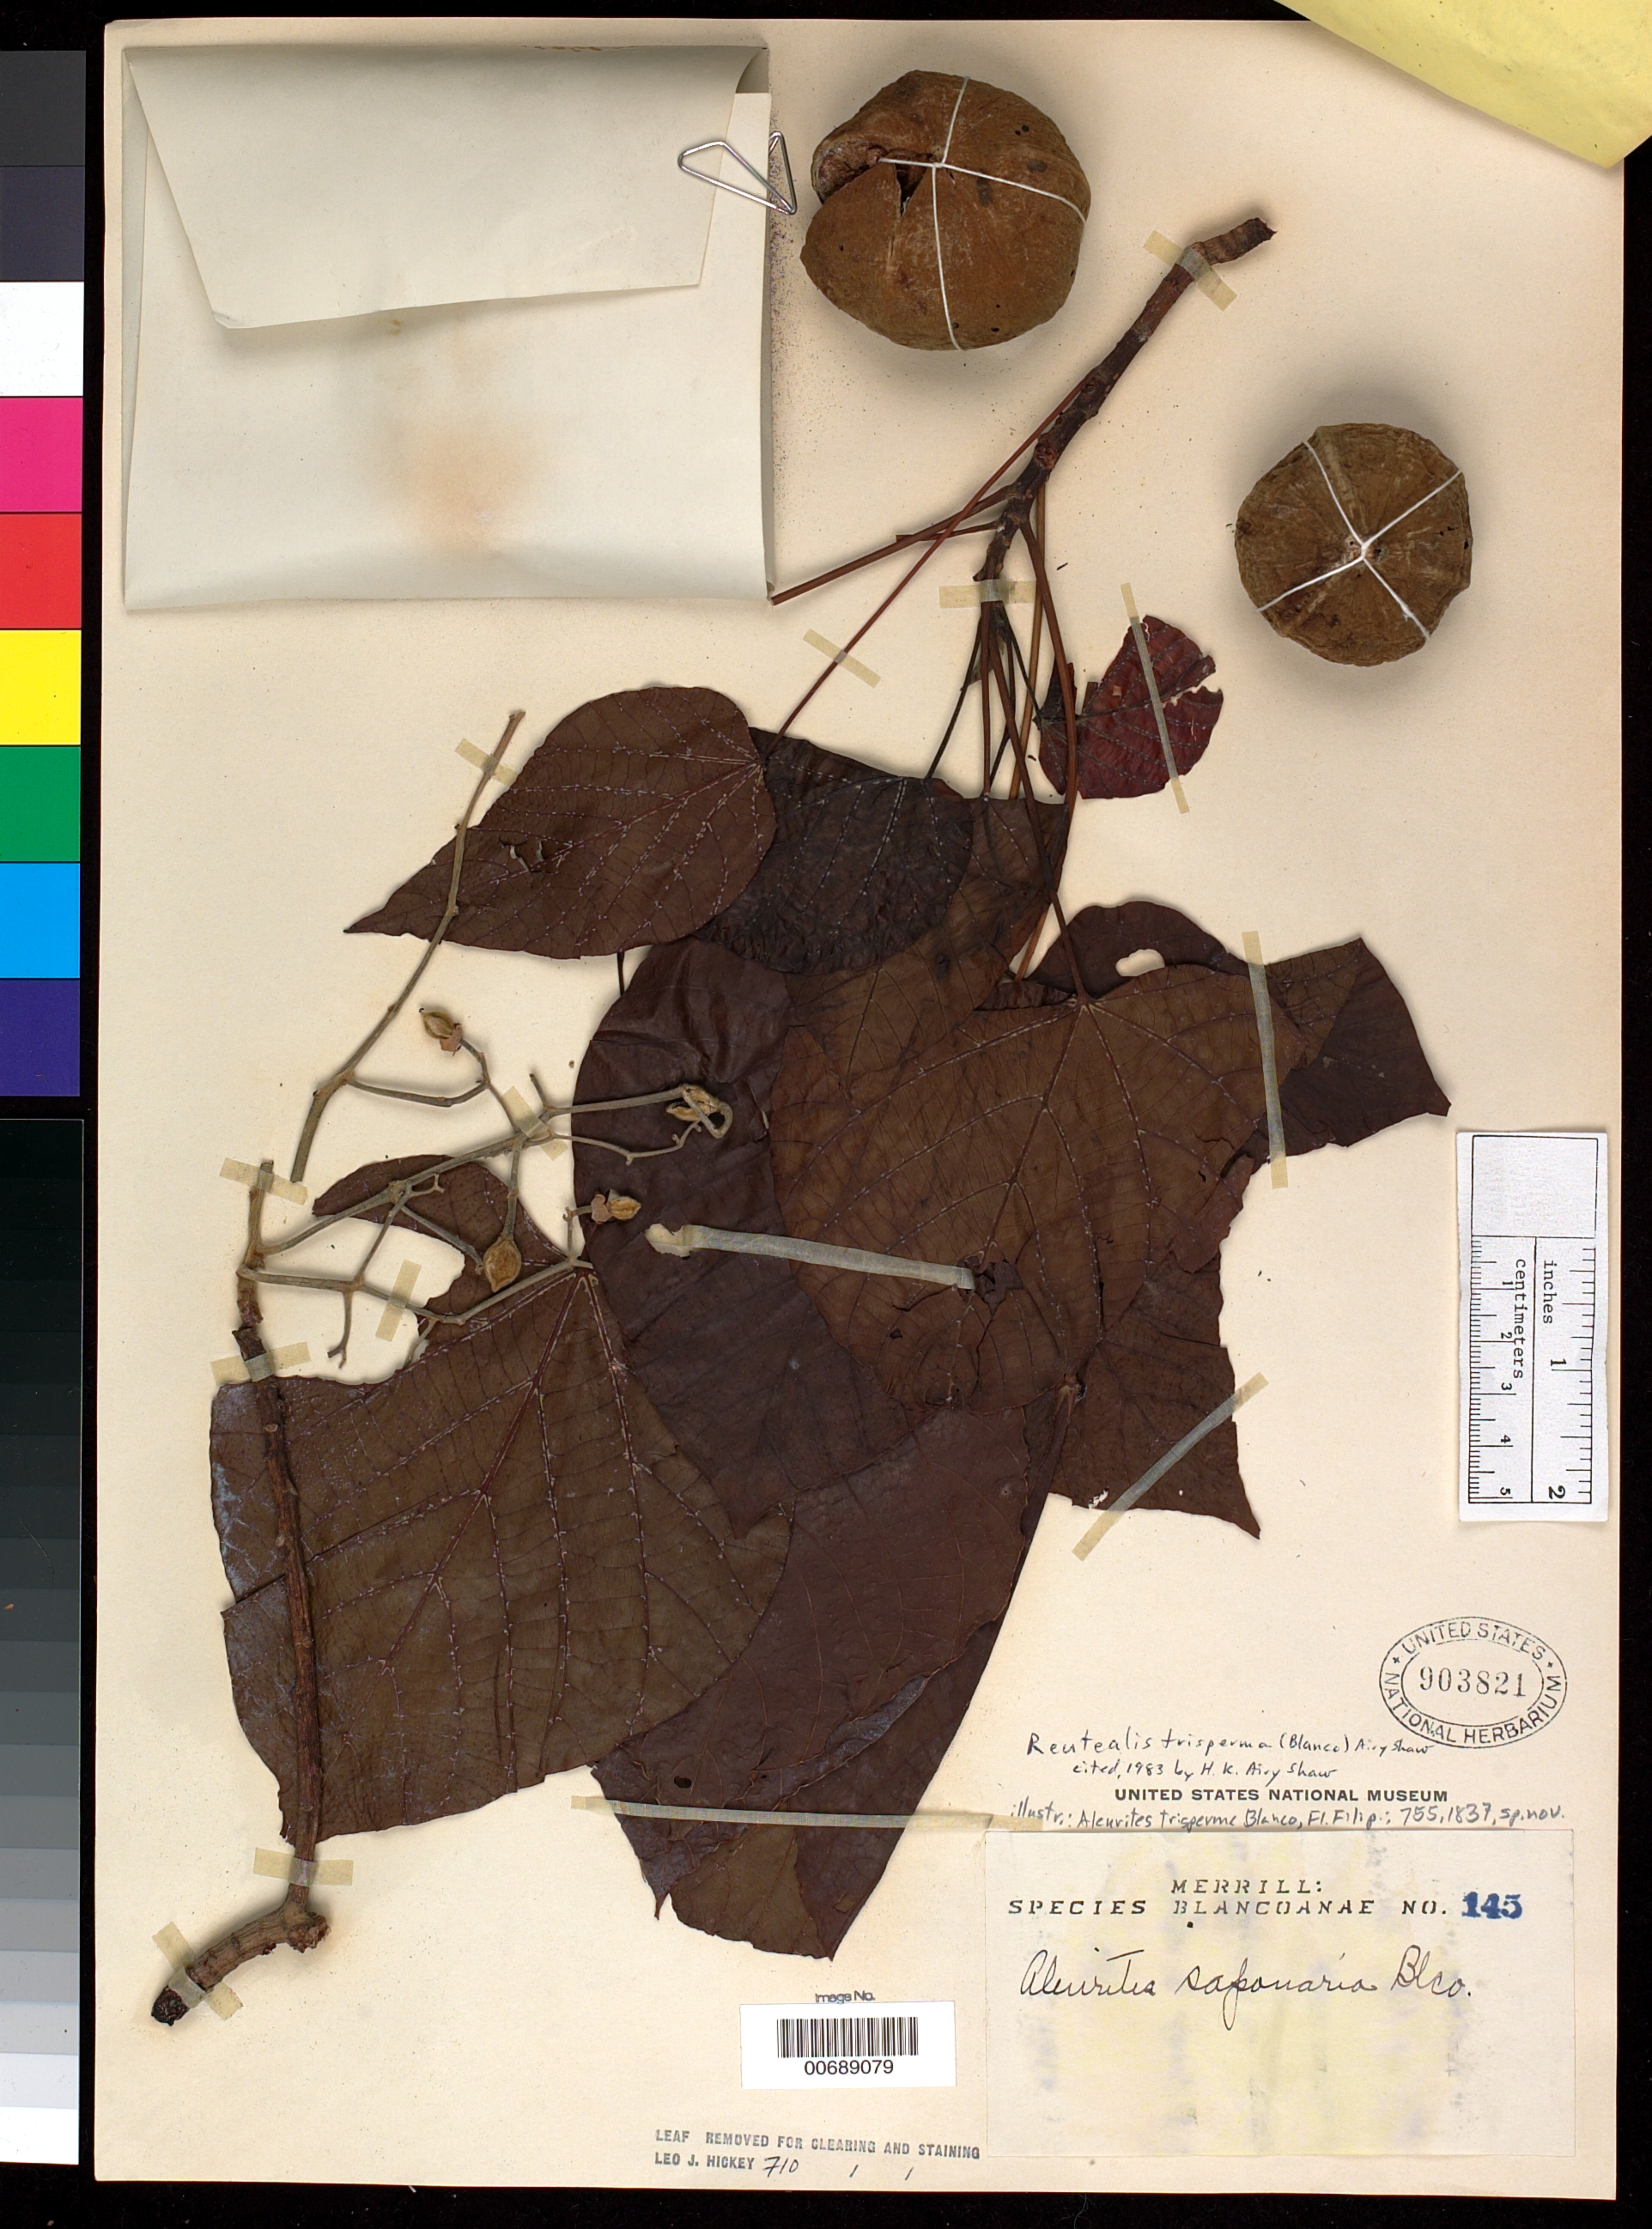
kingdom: Plantae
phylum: Tracheophyta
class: Magnoliopsida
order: Malpighiales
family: Euphorbiaceae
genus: Reutealis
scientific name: Reutealis trisperma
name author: (Blanco) Airy Shaw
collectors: E. D. Merrill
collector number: Sp. Blancoan. 0145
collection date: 1914-07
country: Philippines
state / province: Calabarzon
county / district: Cavite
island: Luzon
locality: Maragondong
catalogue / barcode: US 903821